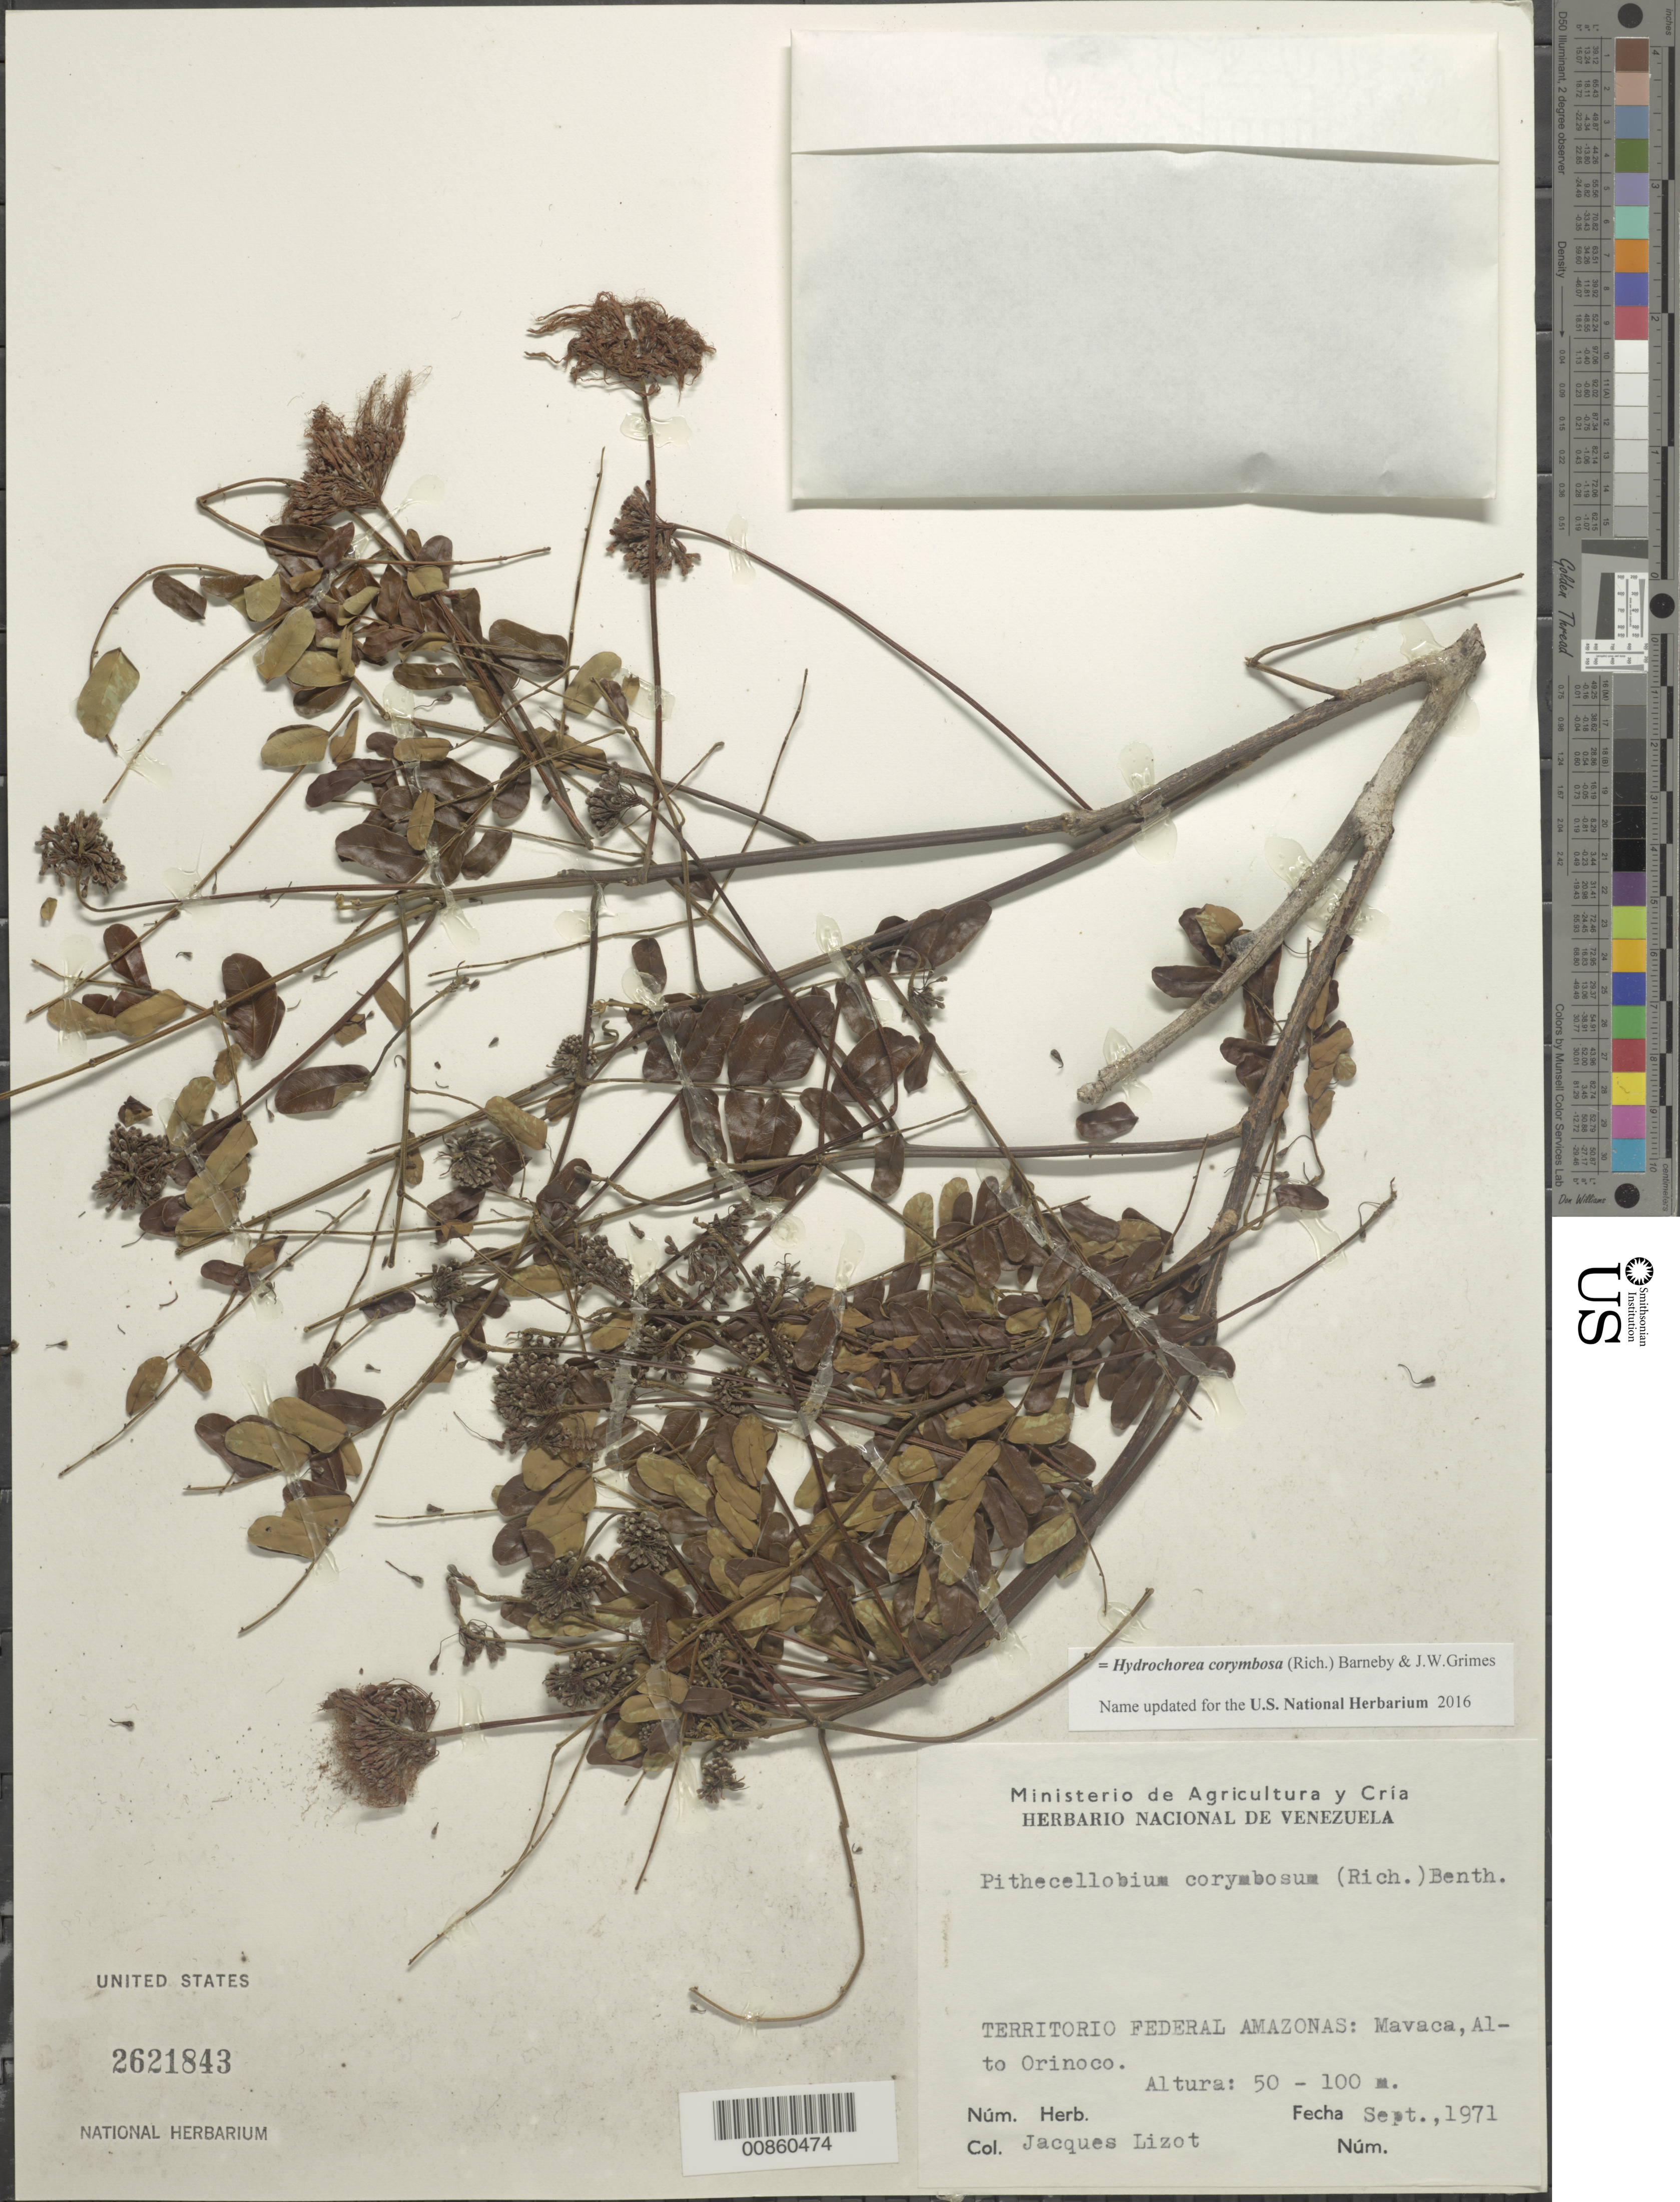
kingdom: Plantae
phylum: Tracheophyta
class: Magnoliopsida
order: Fabales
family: Fabaceae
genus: Hydrochorea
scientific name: Hydrochorea corymbosa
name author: (Rich.) Barneby & J.W. Grimes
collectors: J. Lizot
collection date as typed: Sep-71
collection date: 1971-09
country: Venezuela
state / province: Amazonas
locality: Mavaca, Alto Orinoco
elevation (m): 50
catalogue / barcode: US 2621843